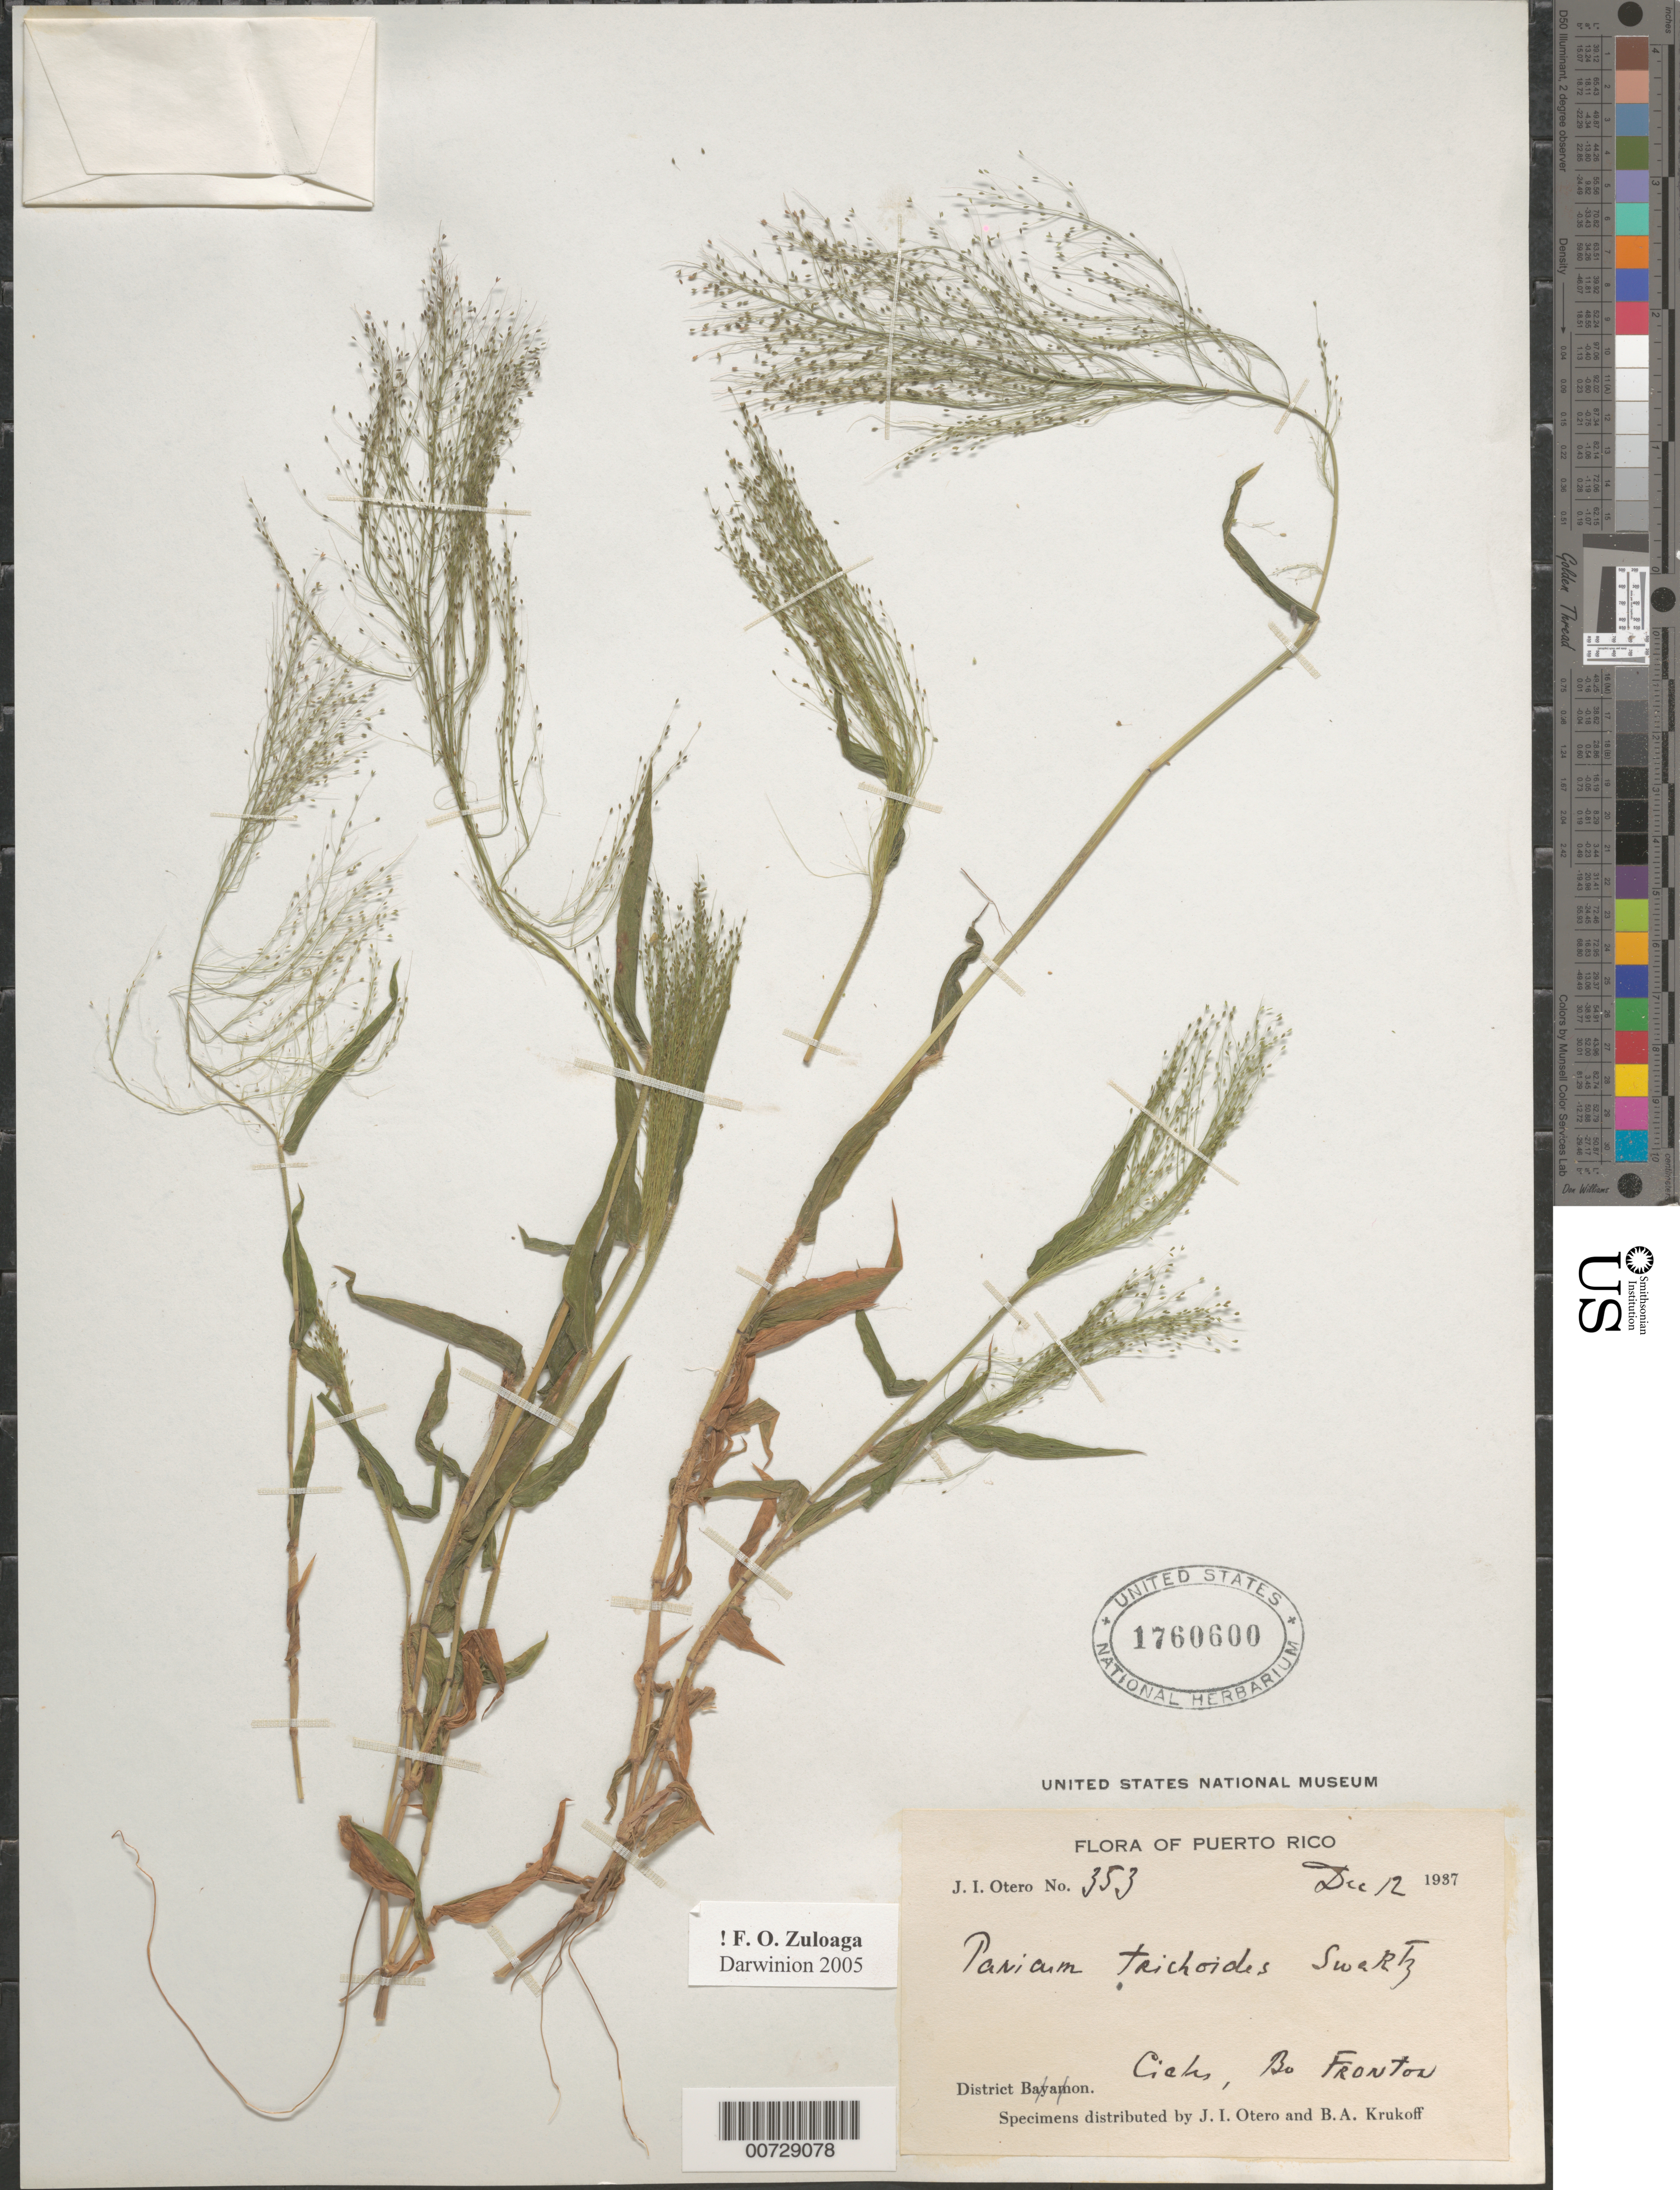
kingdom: Plantae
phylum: Tracheophyta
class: Liliopsida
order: Poales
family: Poaceae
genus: Panicum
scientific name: Panicum trichoides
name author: Sw.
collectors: J. Otero & B. A. Krukoff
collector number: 353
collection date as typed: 12 Dec 1937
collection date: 1937-12-12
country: Puerto Rico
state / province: Ciales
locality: Ciales, Bo. Fronton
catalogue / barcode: US 1760600